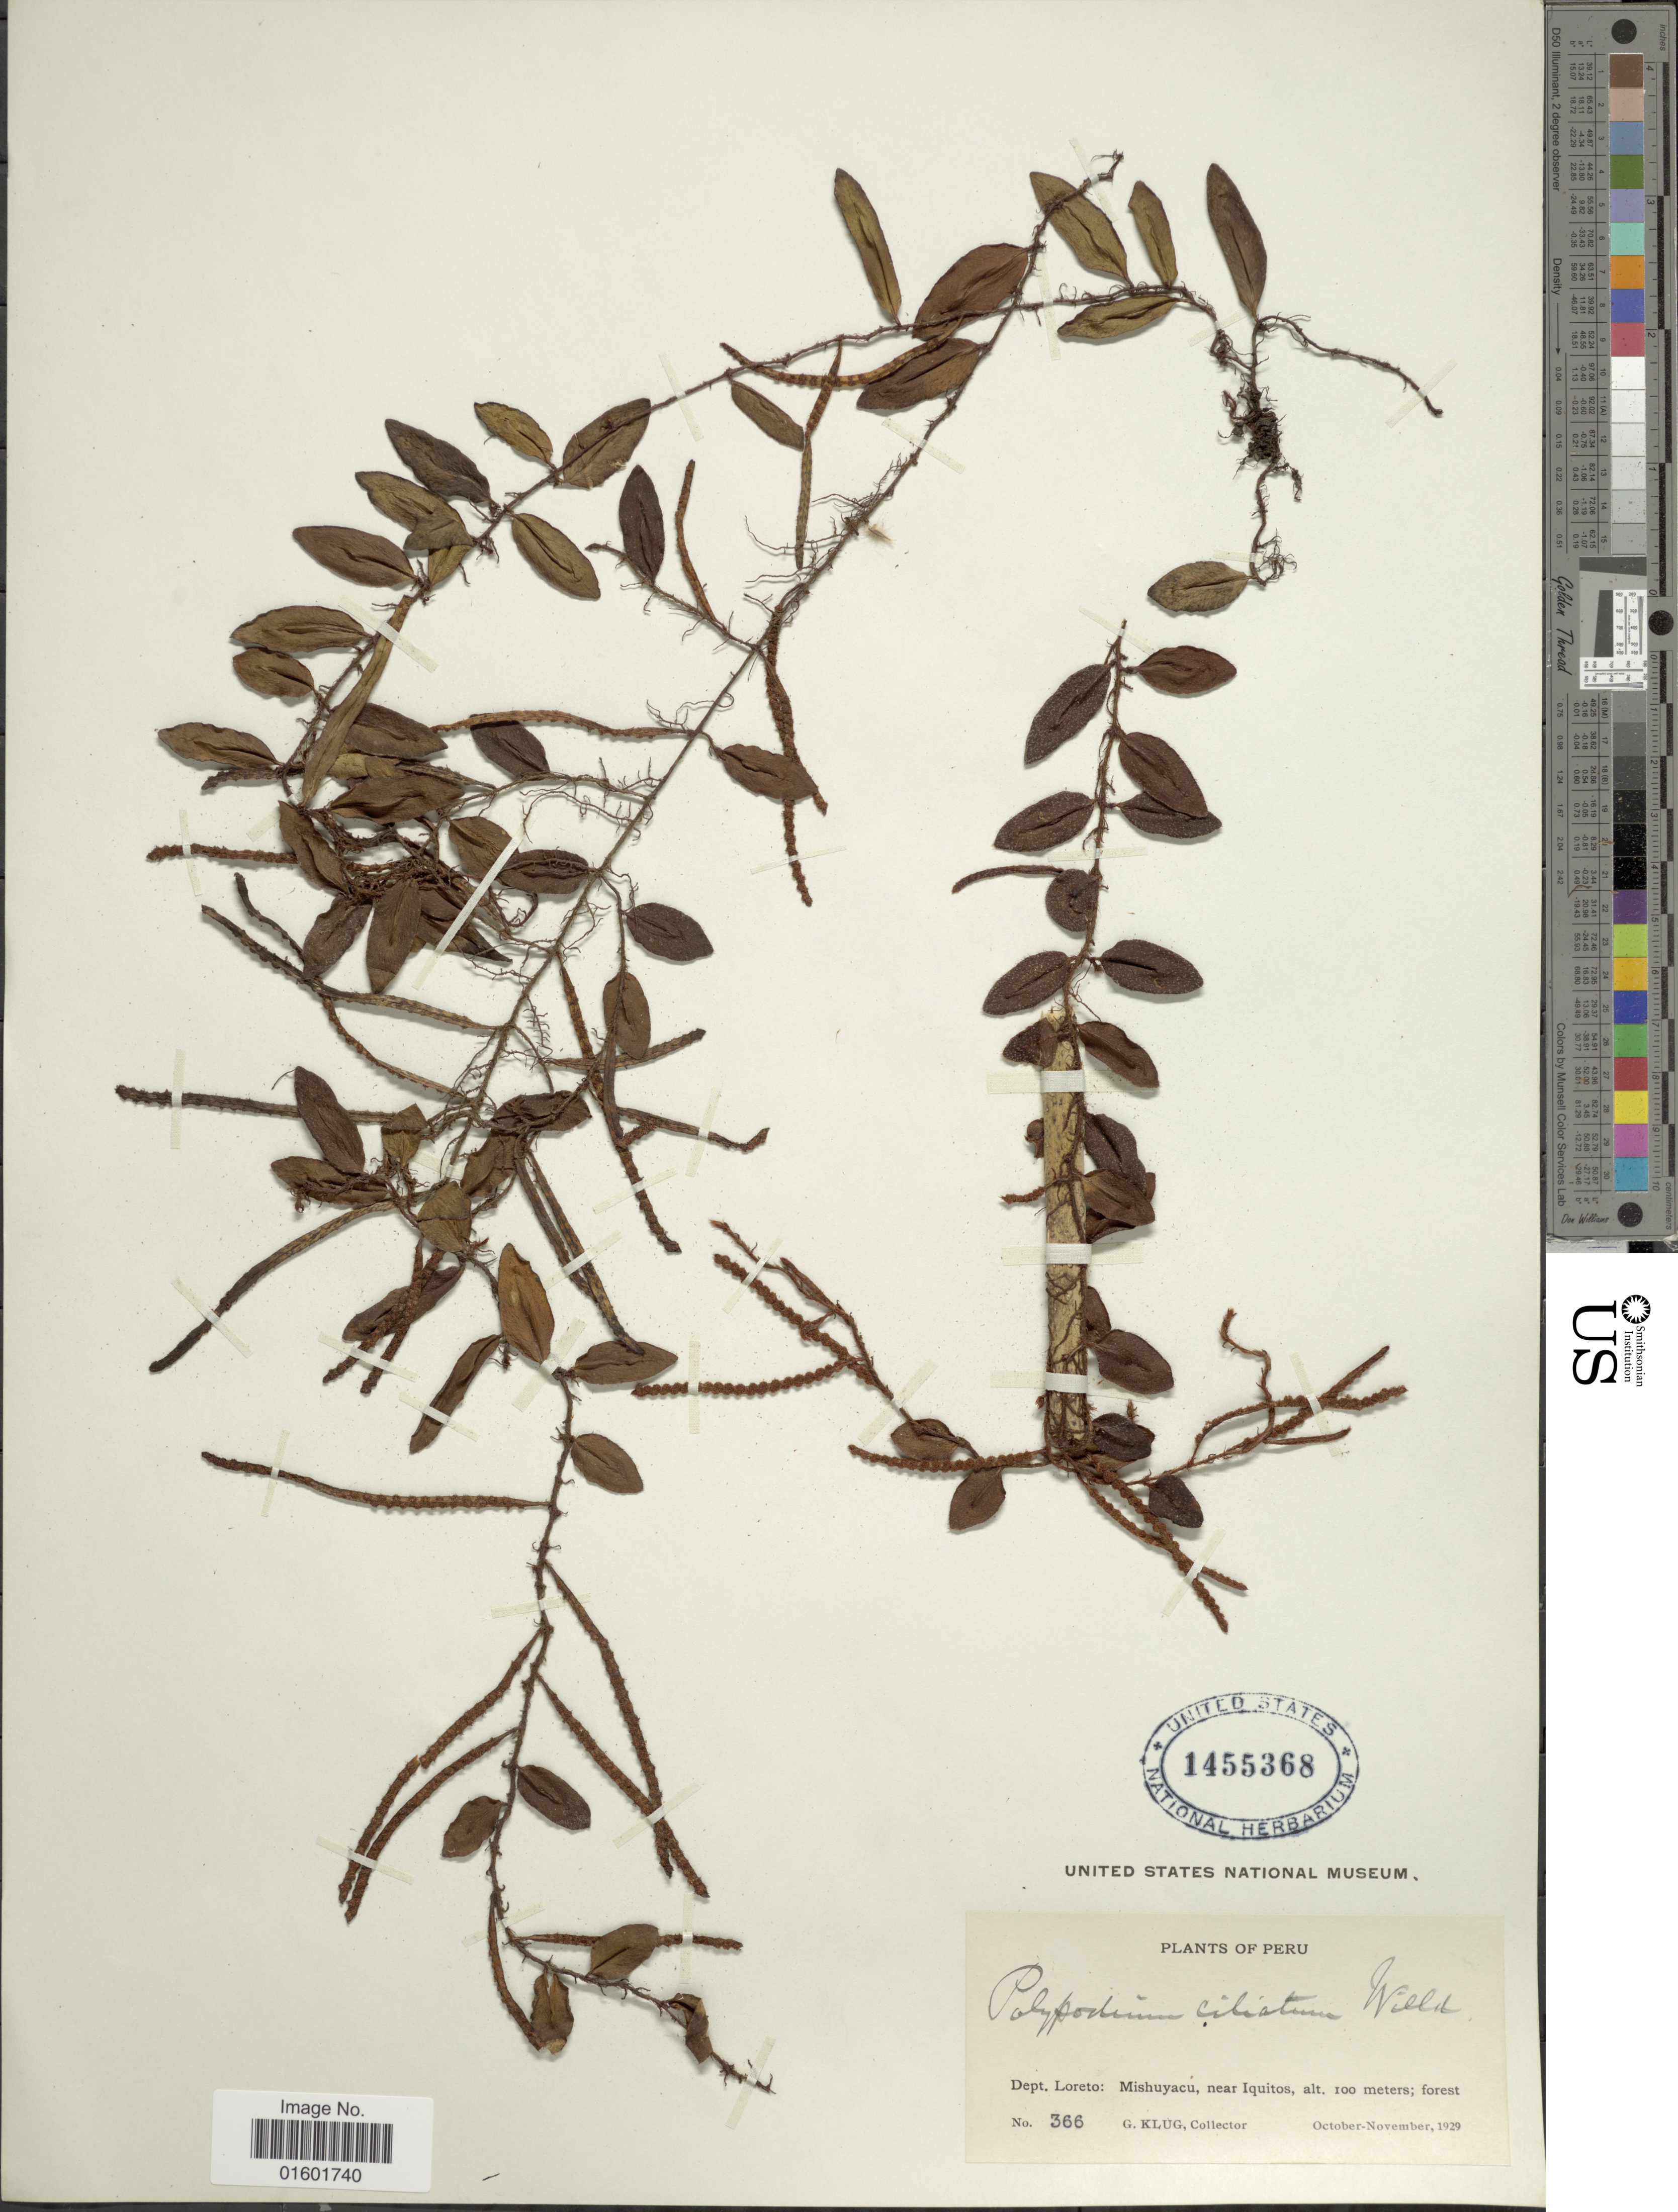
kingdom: Plantae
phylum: Tracheophyta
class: Polypodiopsida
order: Polypodiales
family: Polypodiaceae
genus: Microgramma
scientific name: Microgramma reptans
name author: (Cav.) A.R. Sm.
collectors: G. Klug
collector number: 366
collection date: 1929-10/1929-11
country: Peru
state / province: Loreto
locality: Mishuyacu, near Iquitos; forest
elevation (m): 100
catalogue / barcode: US 1455368